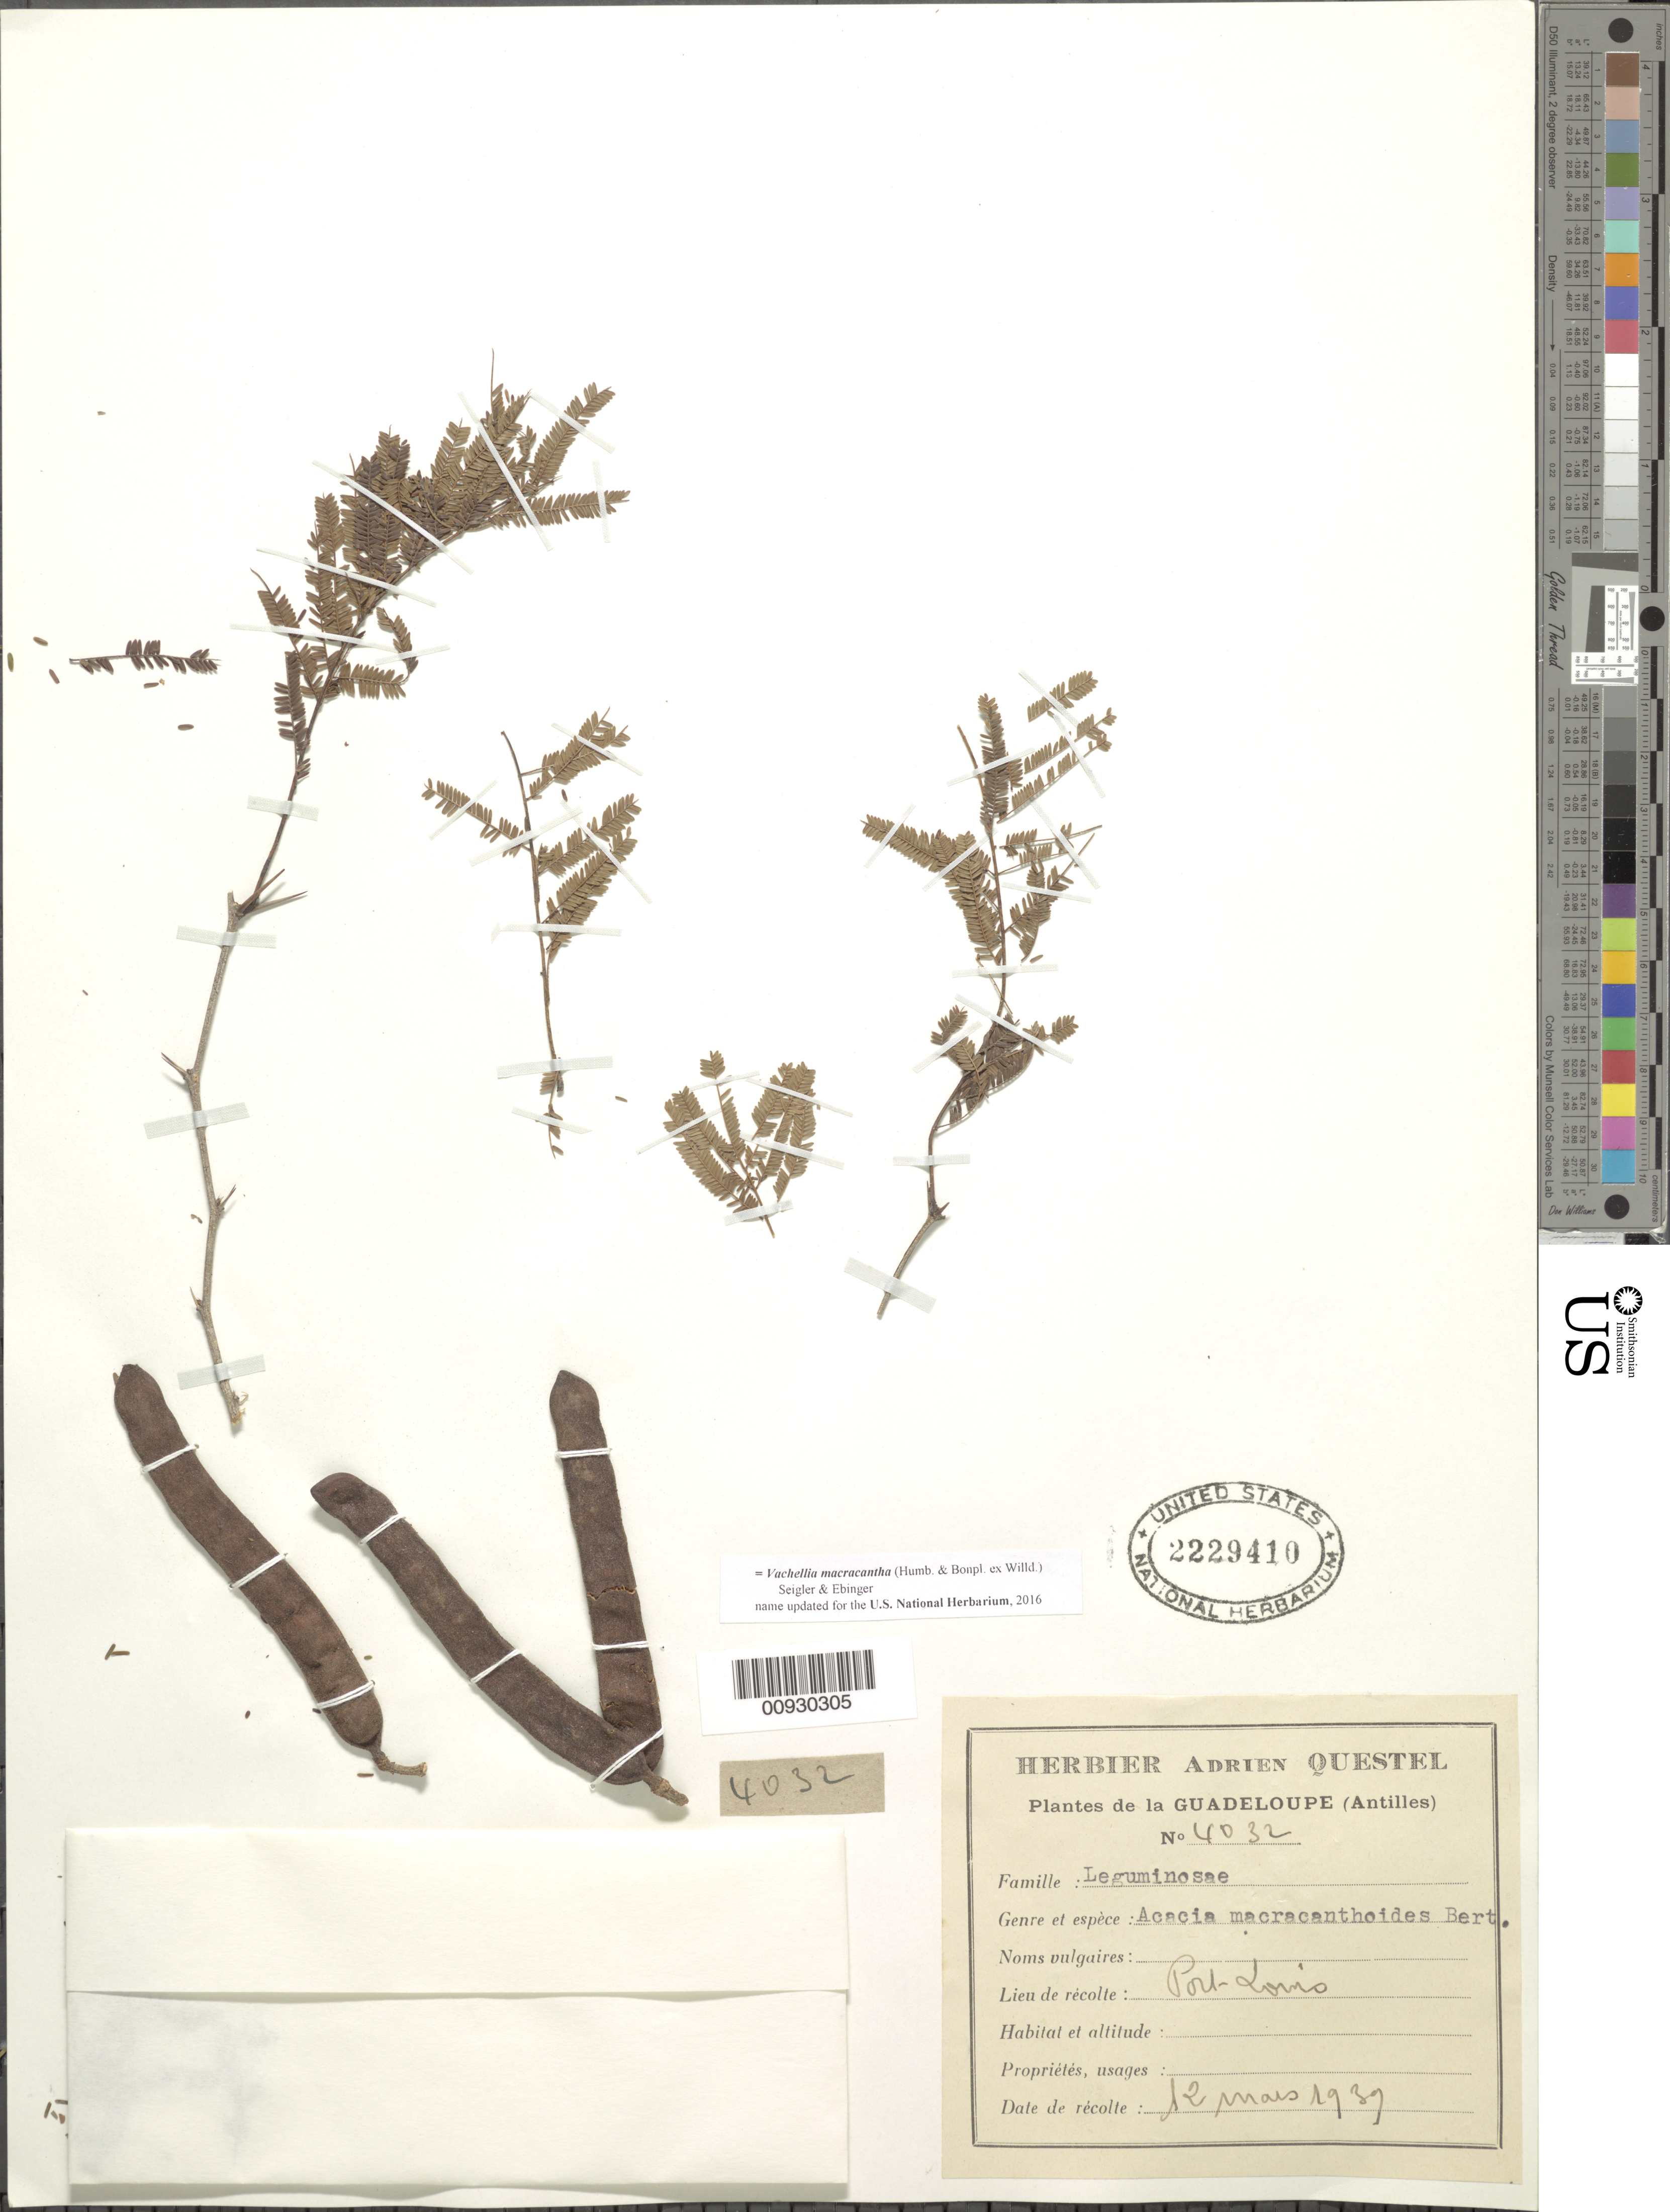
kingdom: Plantae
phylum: Tracheophyta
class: Magnoliopsida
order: Fabales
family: Fabaceae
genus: Vachellia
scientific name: Vachellia macracantha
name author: (Humb. & Bonpl. ex Willd.) Seigler & Ebinger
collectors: A. Questel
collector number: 4032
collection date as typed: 12 Mar 1939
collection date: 1939-03-12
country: Guadeloupe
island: Grande Terre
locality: Port-Louis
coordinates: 0 N, 0 E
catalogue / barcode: US 2229410